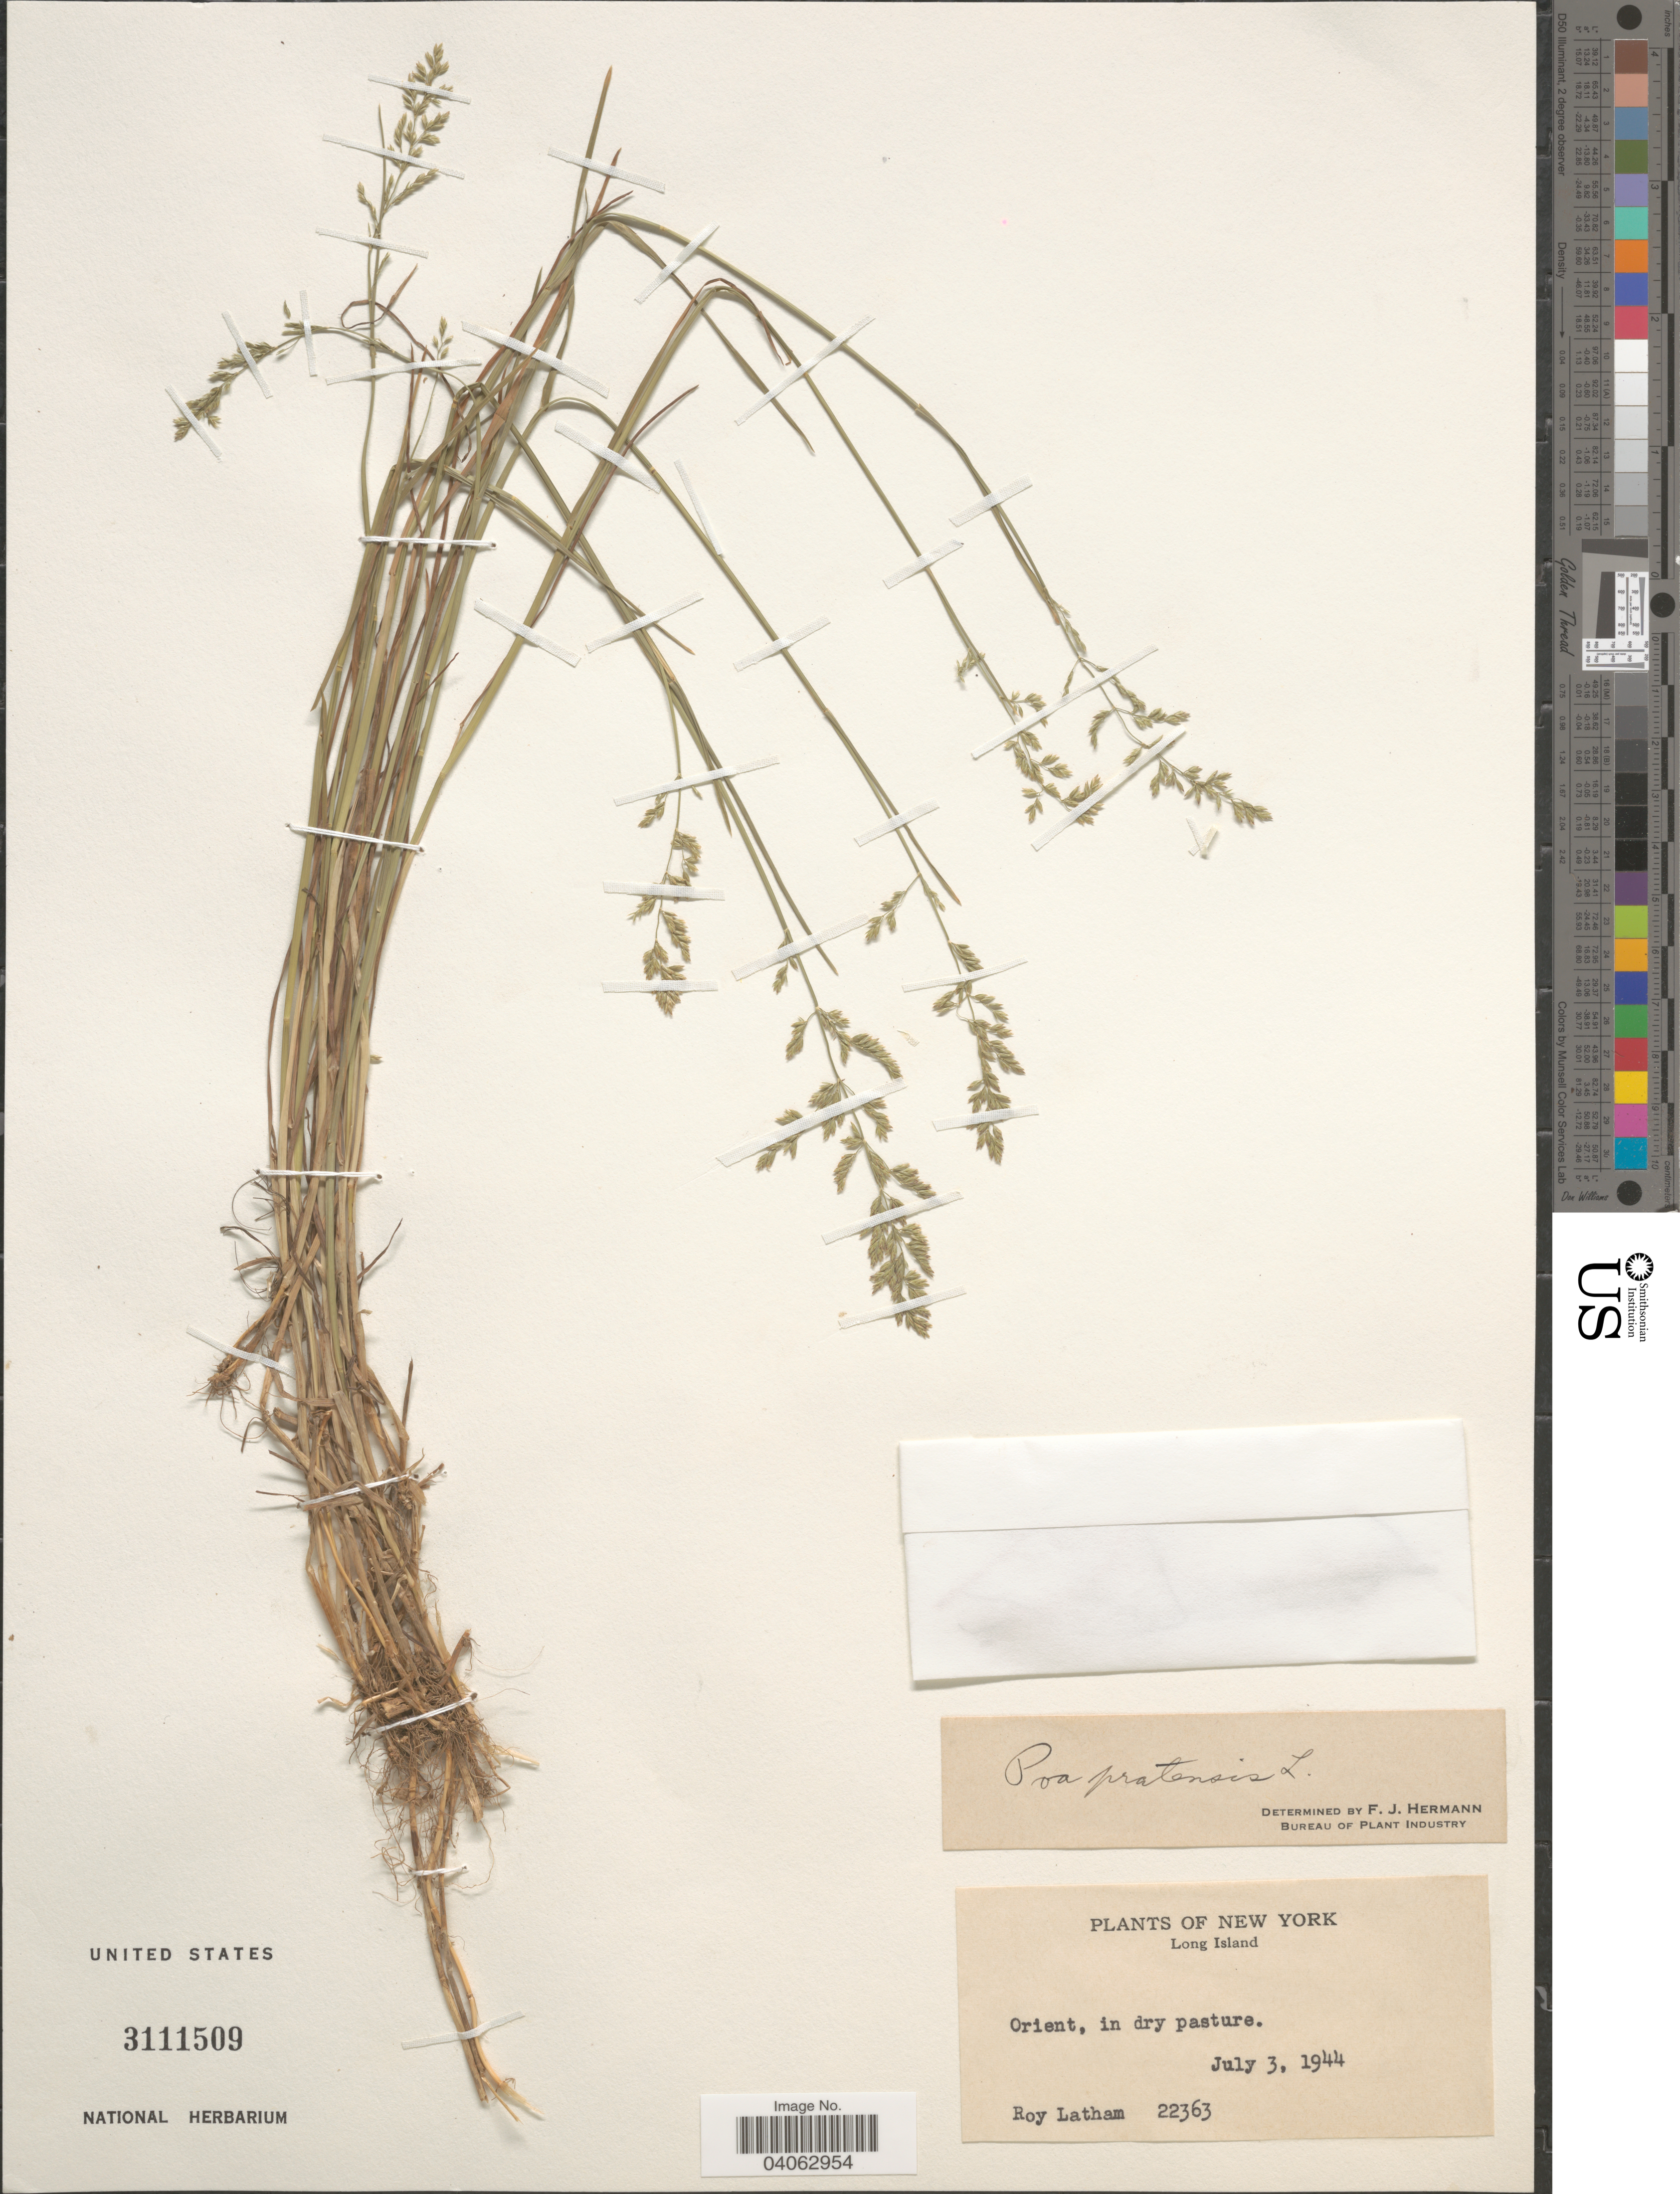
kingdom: Plantae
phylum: Tracheophyta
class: Liliopsida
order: Poales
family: Poaceae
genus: Poa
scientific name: Poa pratensis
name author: L.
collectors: R. Latham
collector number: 22363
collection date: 1944-07-03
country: United States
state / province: New York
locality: Long Island. Orient, in dry pasture.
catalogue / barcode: US 3111509